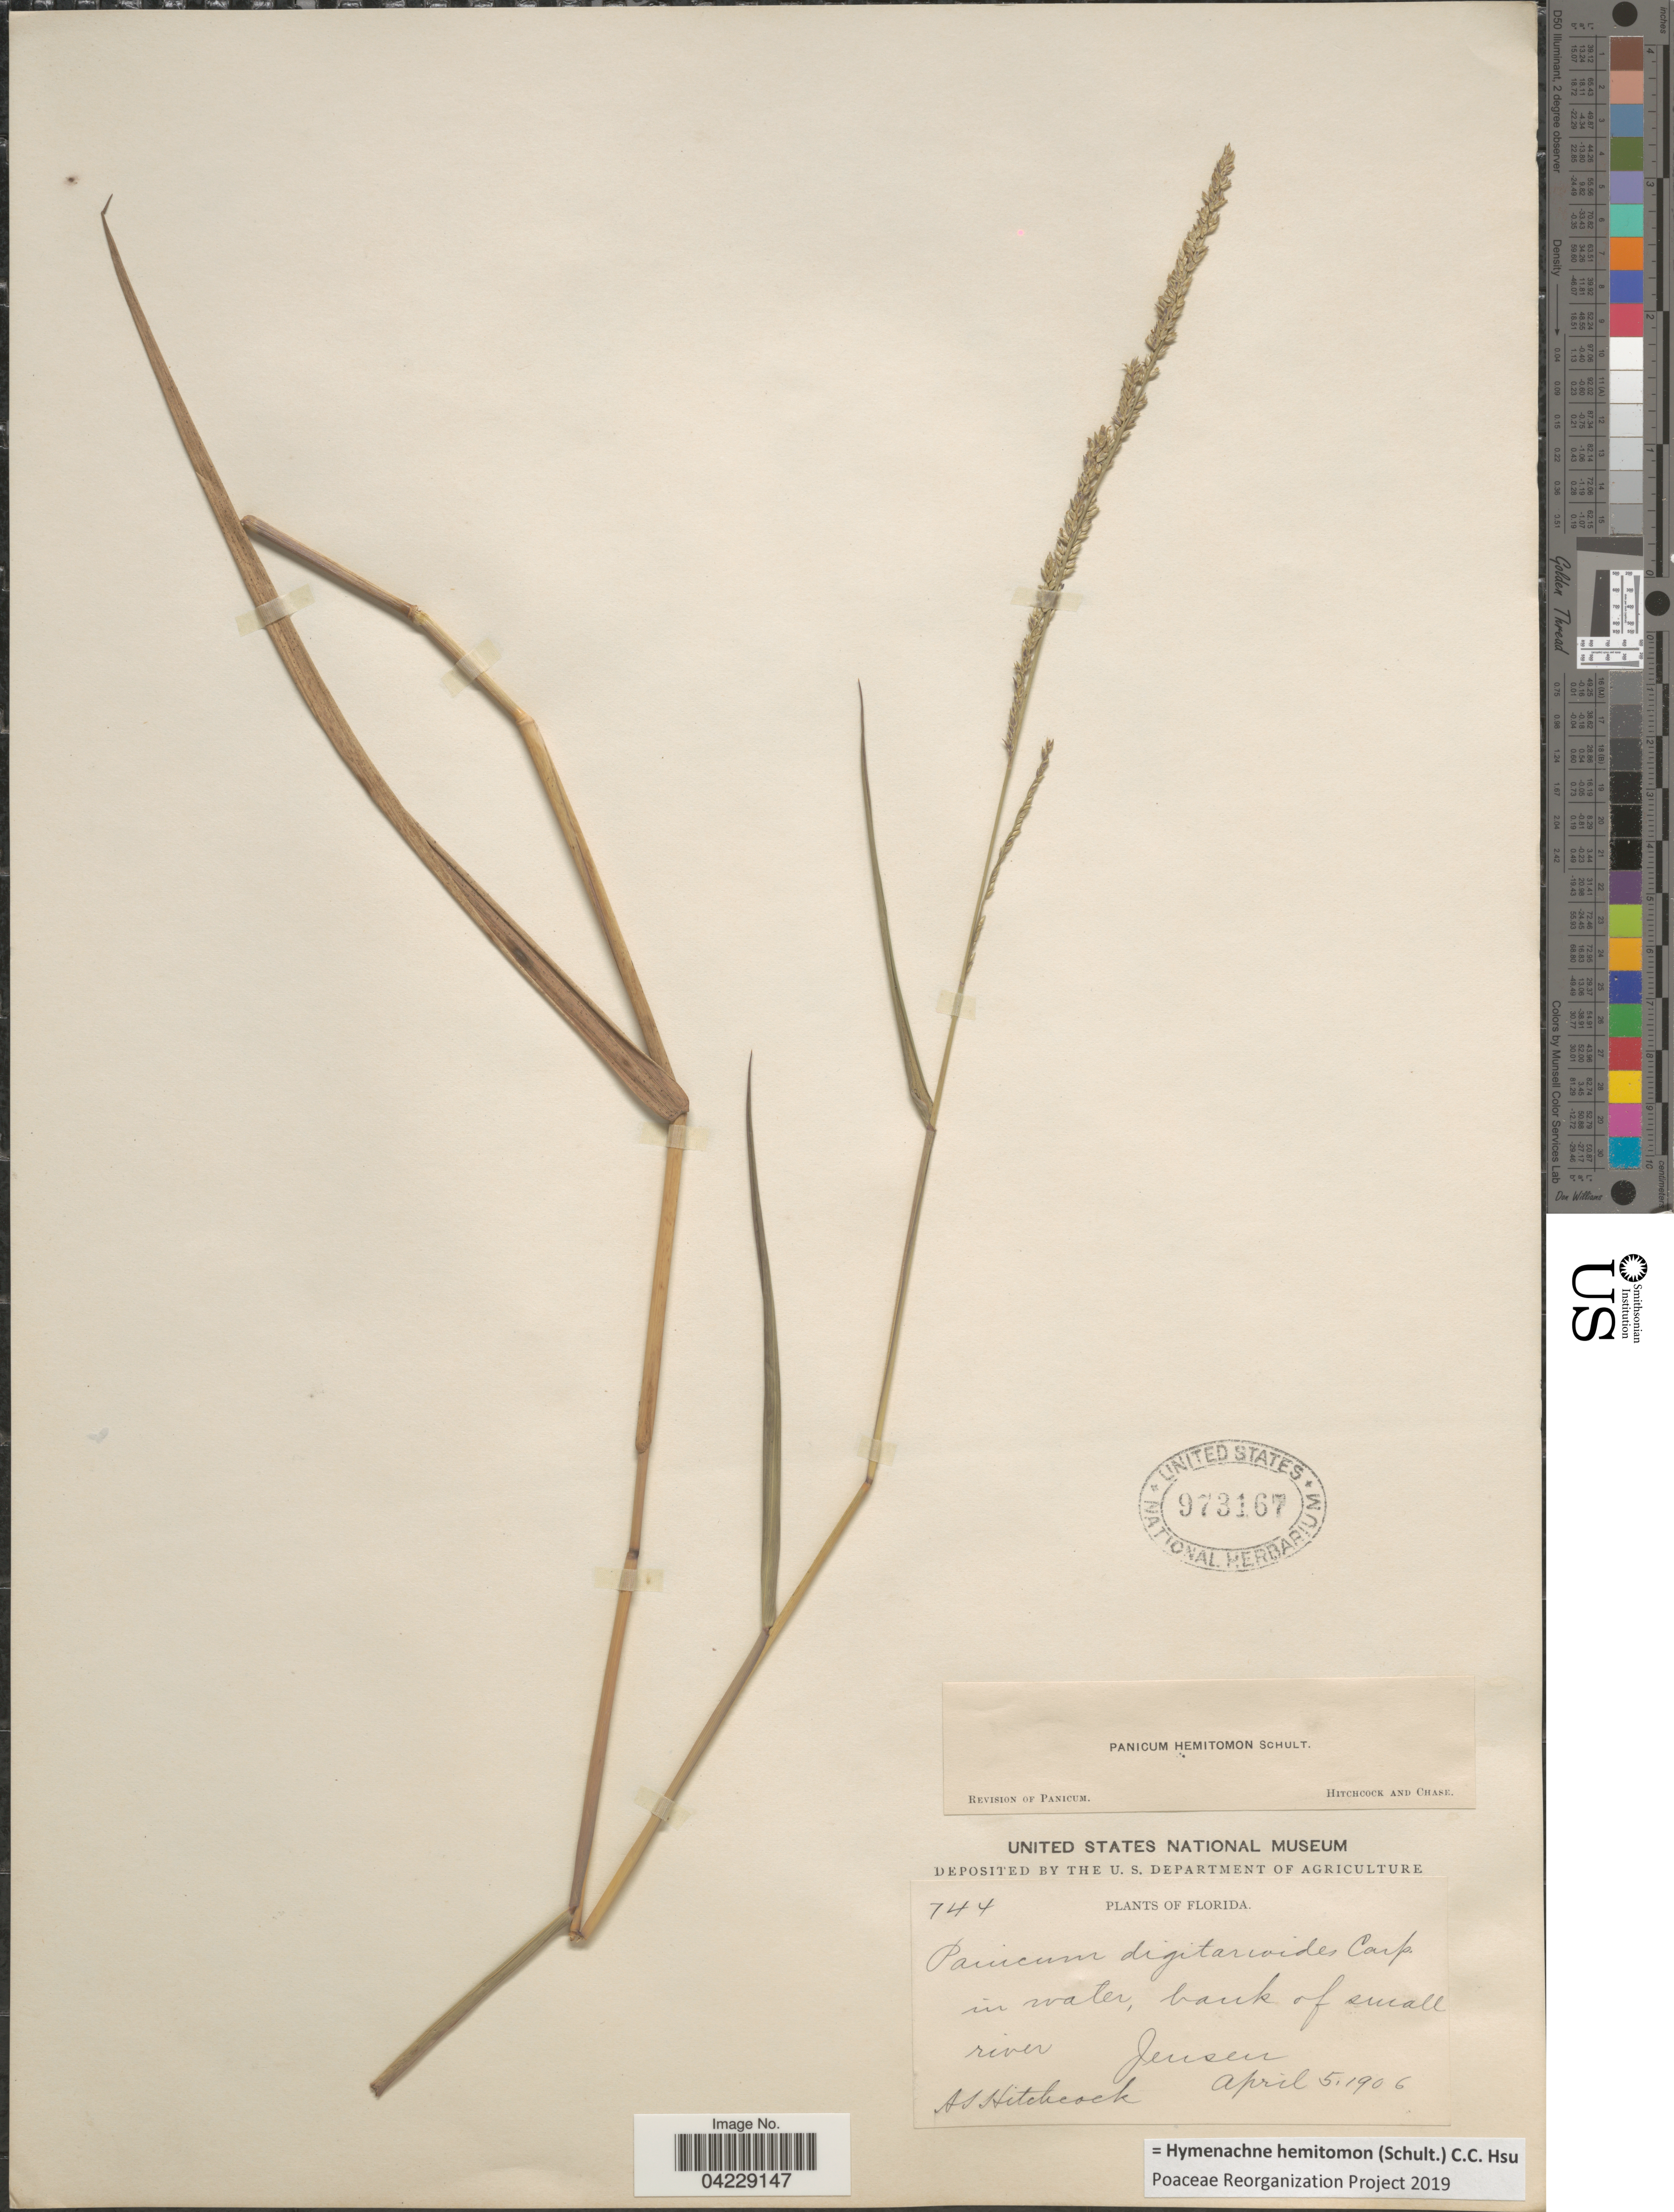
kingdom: Plantae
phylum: Tracheophyta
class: Liliopsida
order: Poales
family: Poaceae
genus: Hymenachne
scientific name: Hymenachne hemitomon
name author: (Schult.) C. C. Hsu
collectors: A. S. Hitchcock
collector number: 744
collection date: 1906-04-05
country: United States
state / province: Florida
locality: Jensen.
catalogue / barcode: US 973167